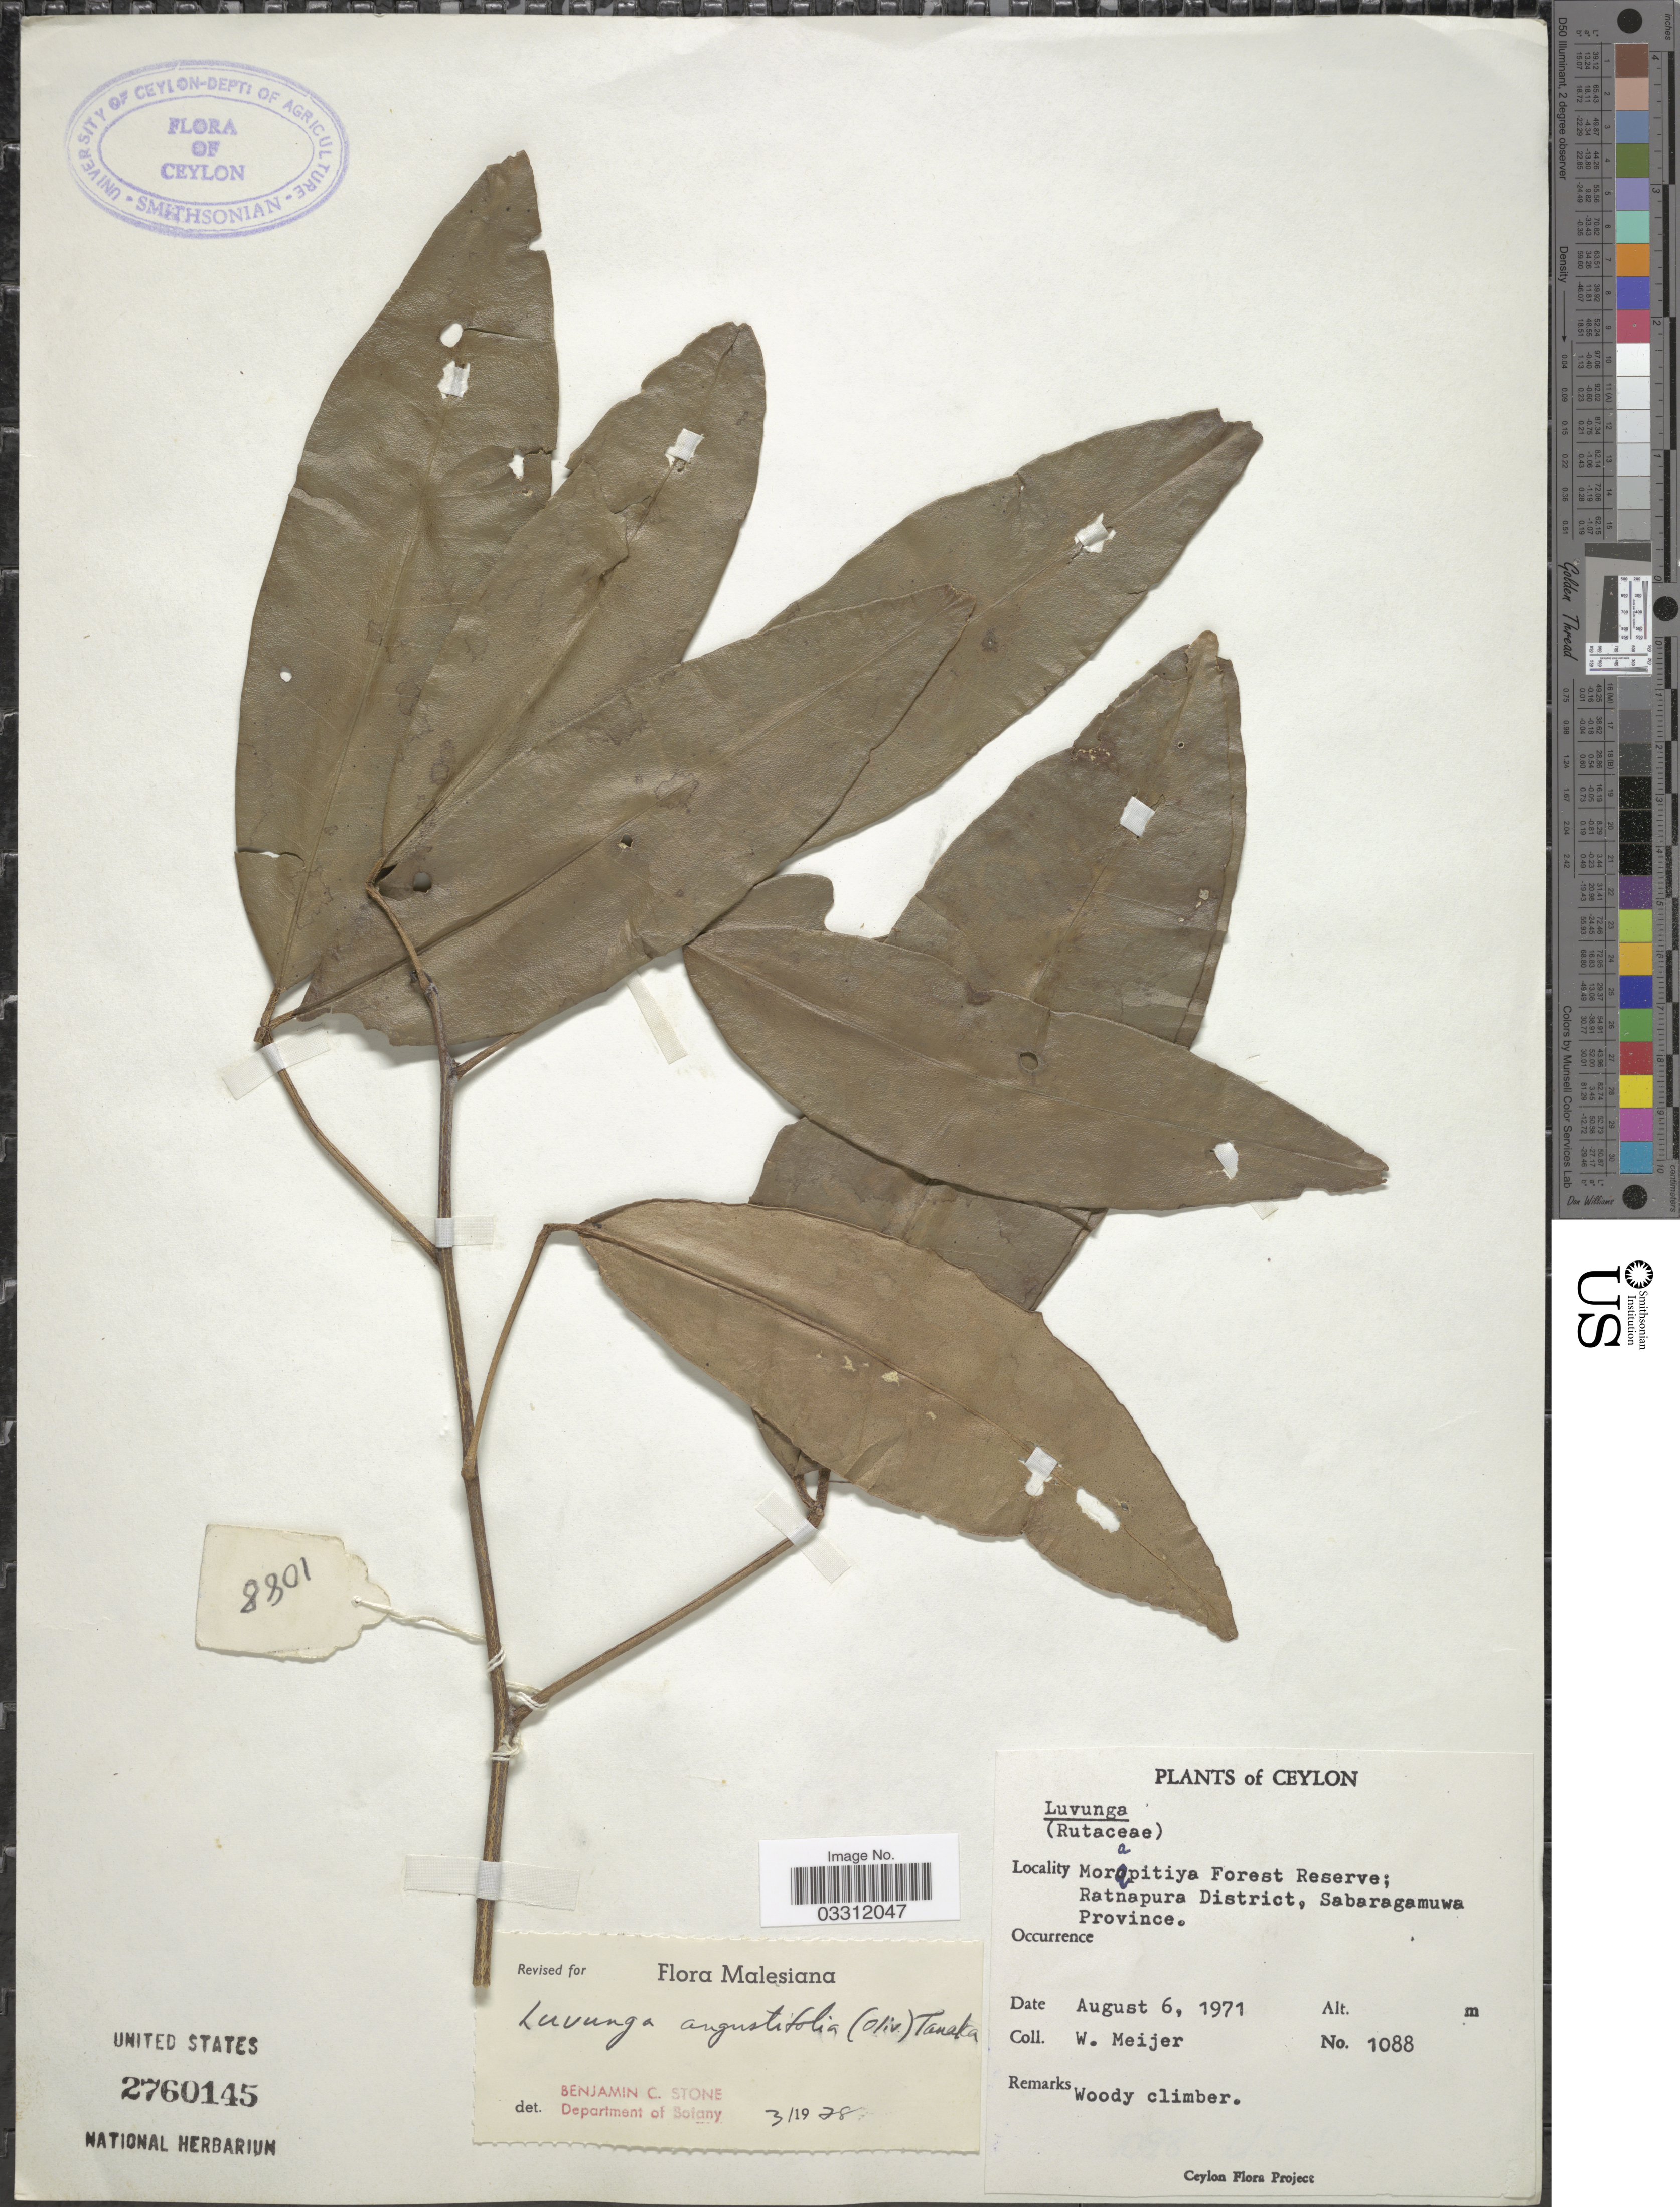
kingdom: Plantae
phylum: Tracheophyta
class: Magnoliopsida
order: Sapindales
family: Rutaceae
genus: Luvunga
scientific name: Luvunga angustifolia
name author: (Oliv.) Tanaka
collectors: W. Meijer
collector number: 1088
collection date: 1971-08-06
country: Sri Lanka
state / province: Sabaragamuwa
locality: Ceylon. Morapitiya Forest Reserve; Ratnapura District.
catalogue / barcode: US 2760145